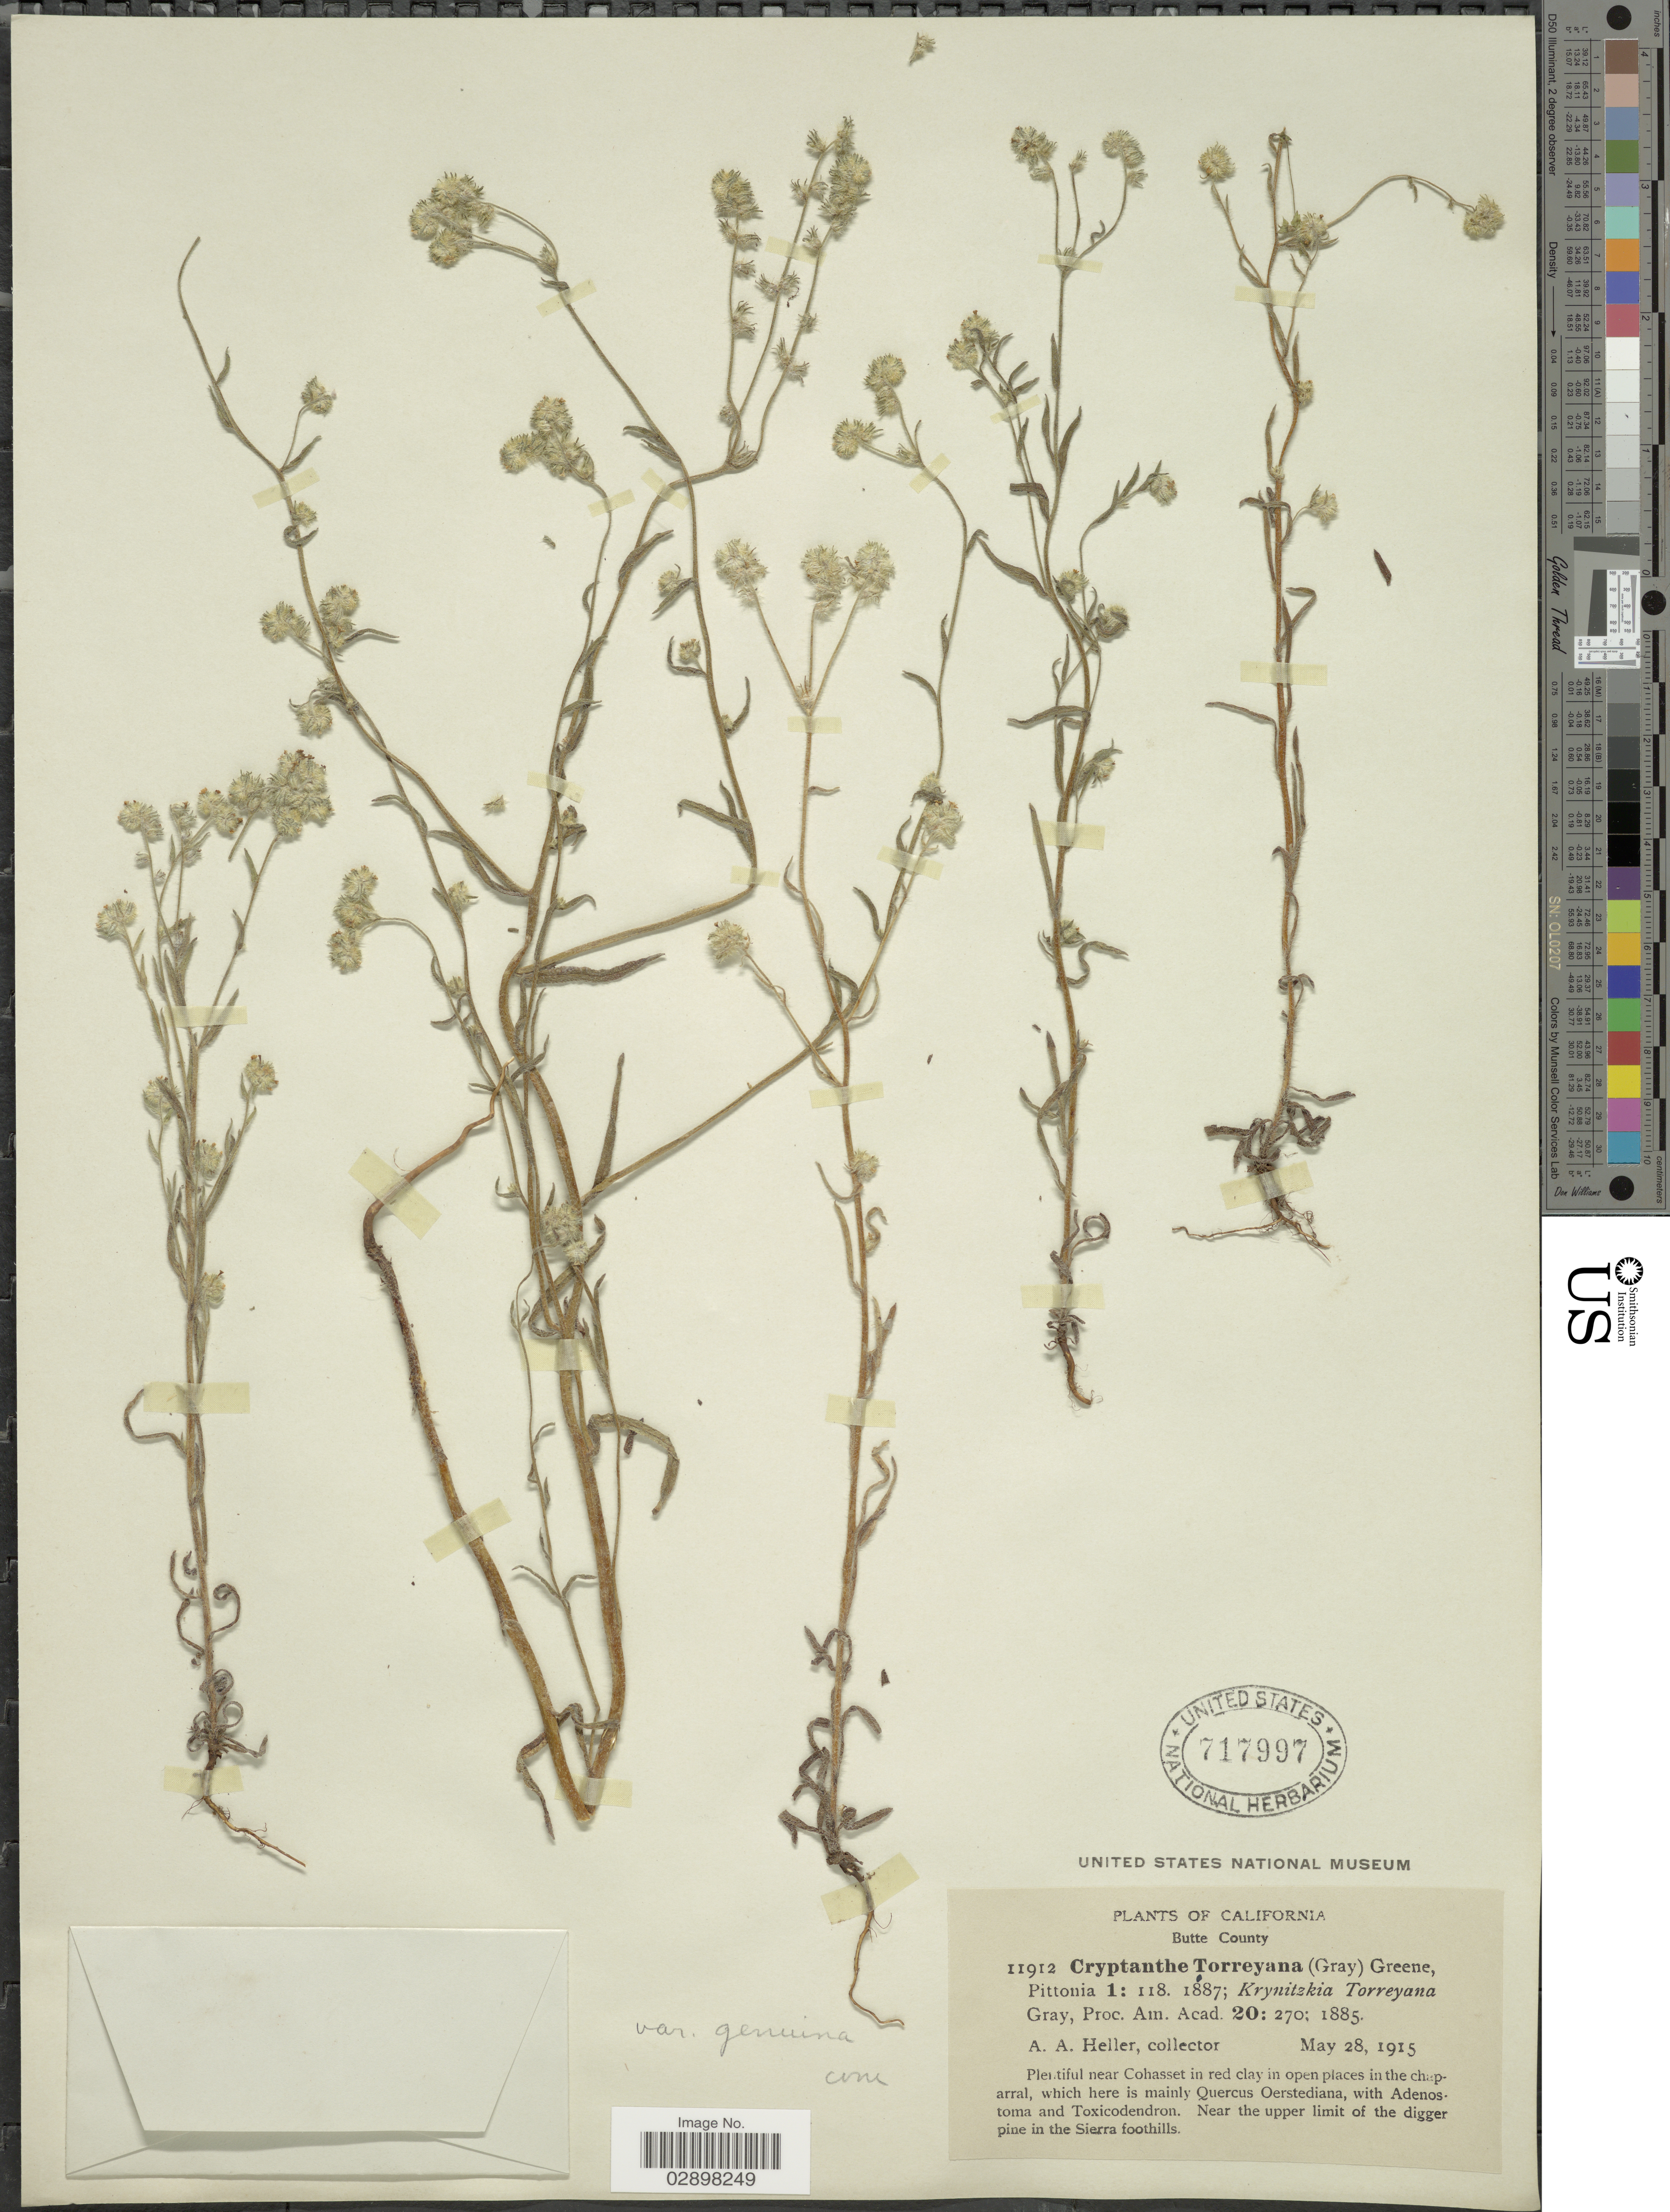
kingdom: Plantae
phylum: Tracheophyta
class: Magnoliopsida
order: Boraginales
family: Boraginaceae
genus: Cryptantha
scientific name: Cryptantha torreyana var. genuina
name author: I.M. Johnst.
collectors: A. A. Heller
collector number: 11912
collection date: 1915-05-28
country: United States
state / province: California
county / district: Butte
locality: Butte County, Near the upper limit of the digger pine in the Sierra foothills.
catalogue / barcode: US 717997